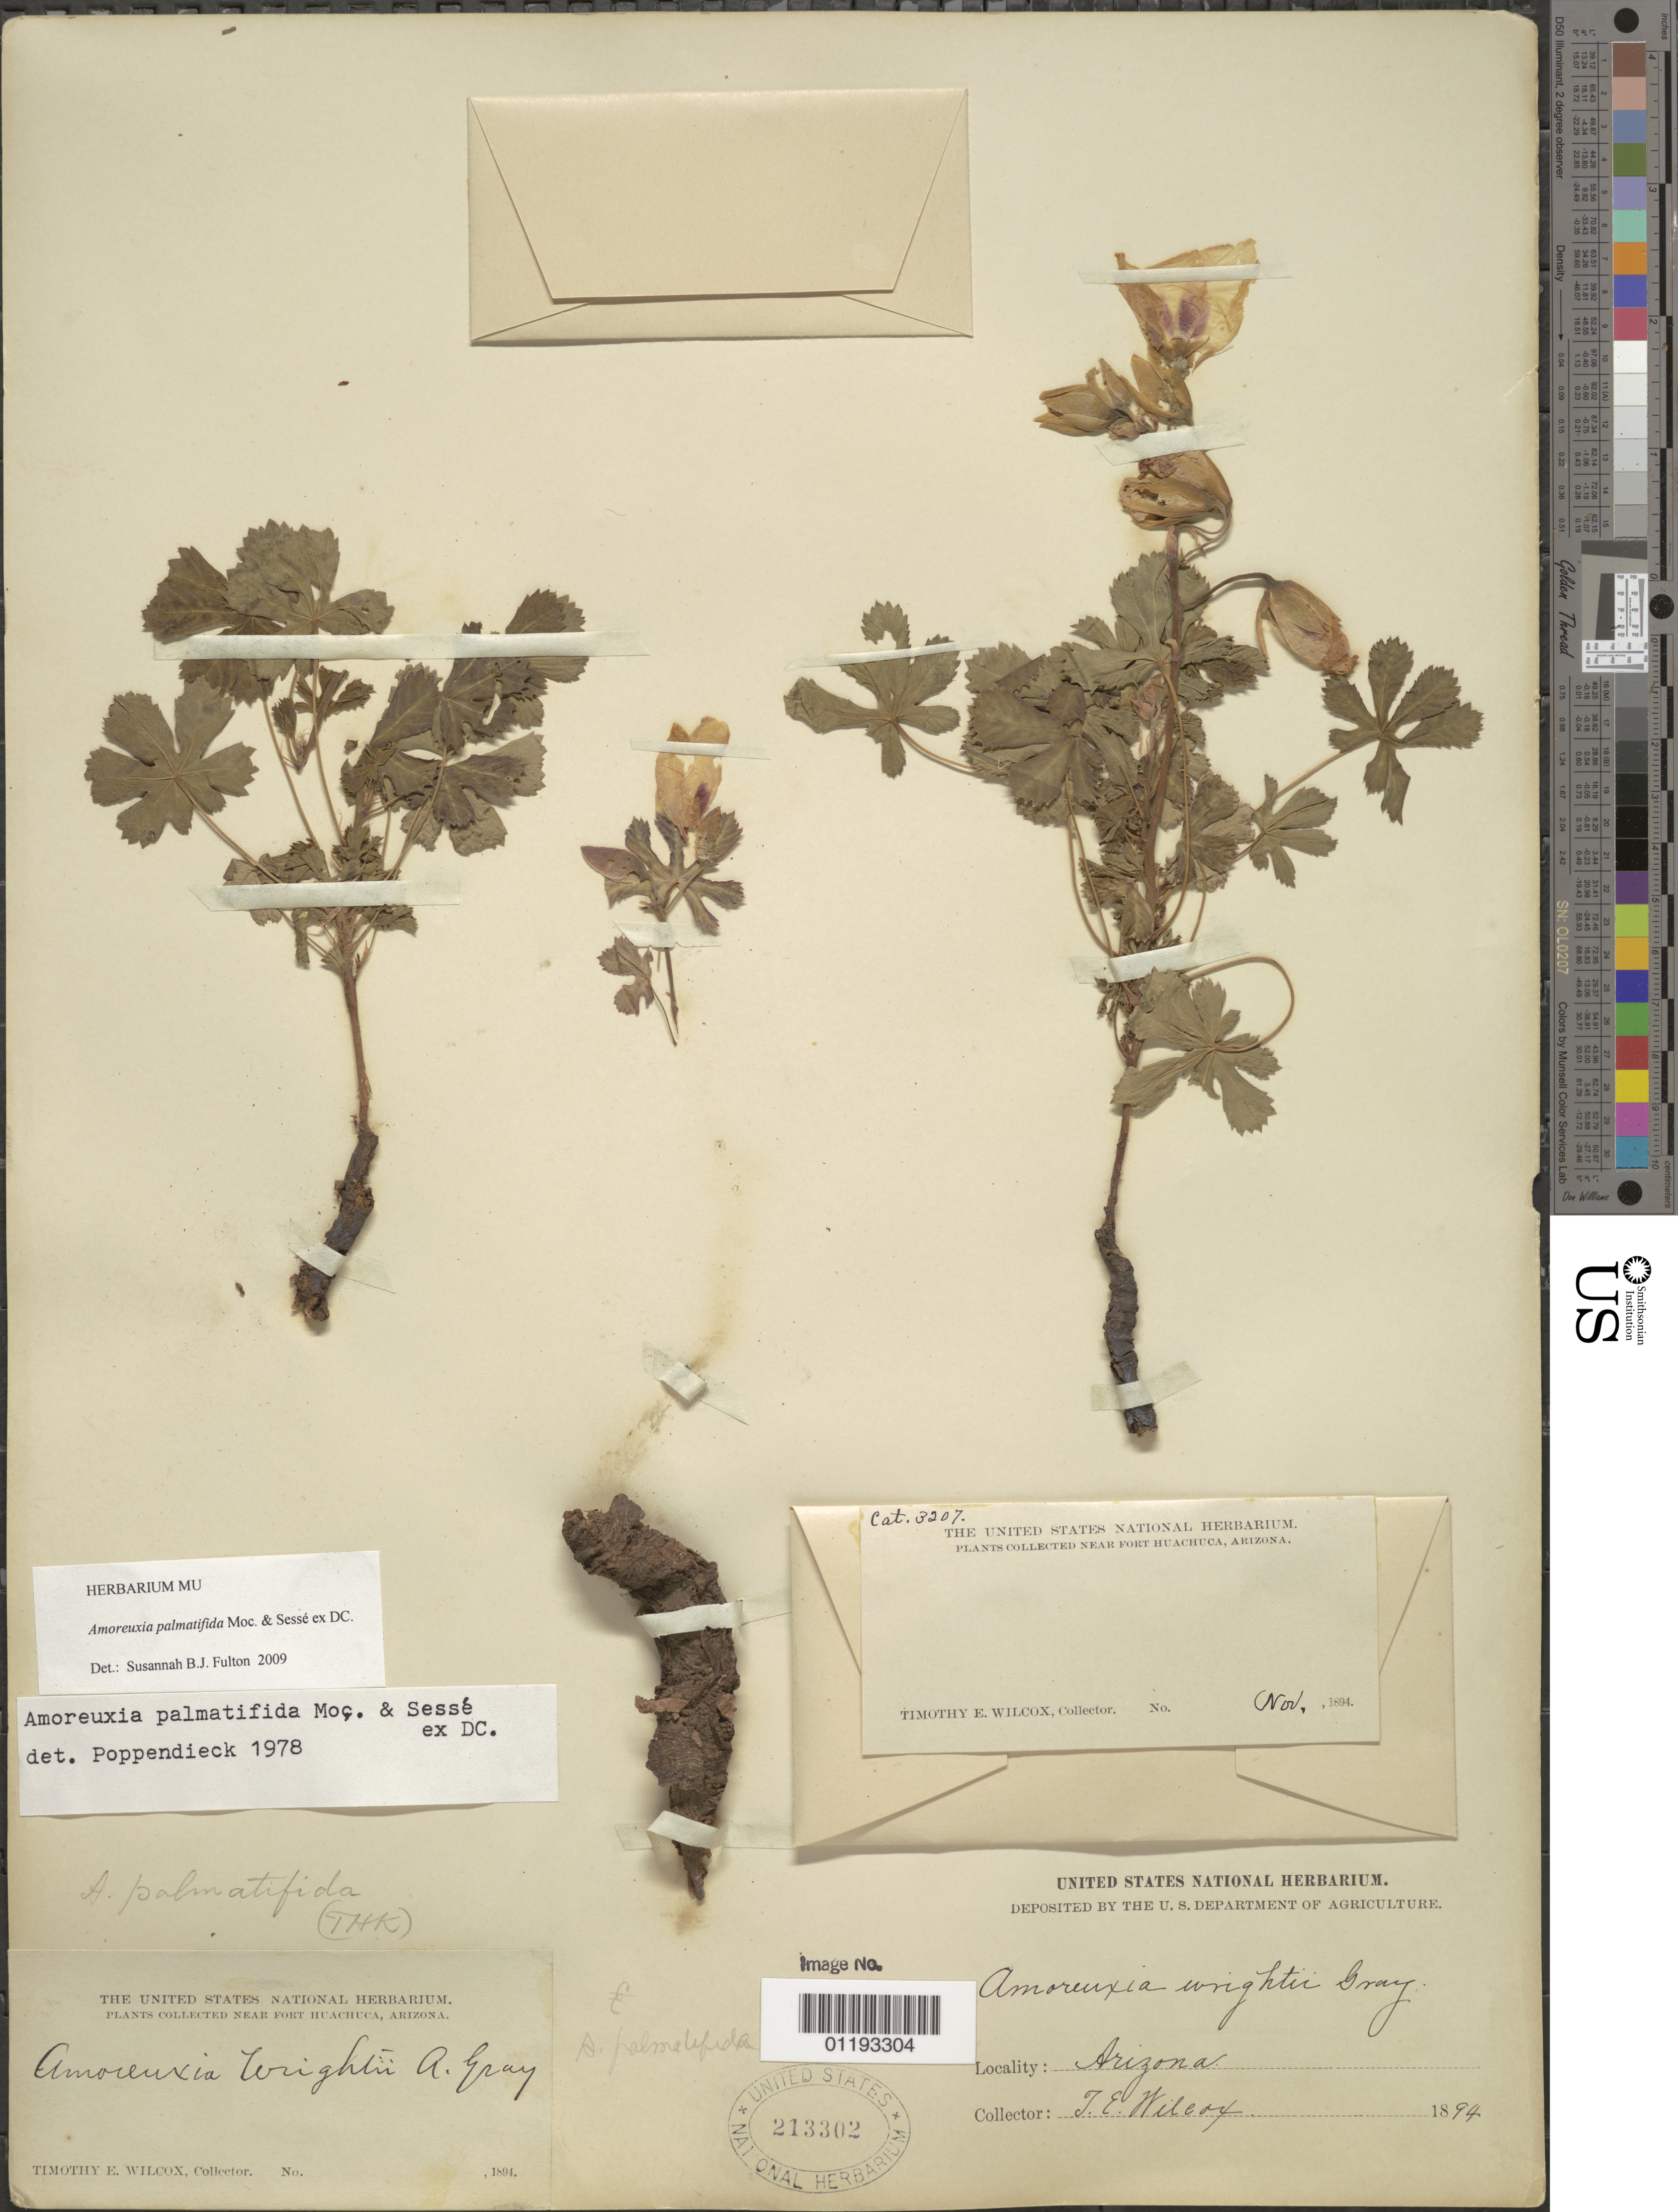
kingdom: Plantae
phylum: Tracheophyta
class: Magnoliopsida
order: Malvales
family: Cochlospermaceae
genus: Amoreuxia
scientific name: Amoreuxia palmatifida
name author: Moc. & Sessé ex DC.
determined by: Fulton, Susannah B.J.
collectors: T. E. Wilcox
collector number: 3207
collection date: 1894-11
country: United States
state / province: Arizona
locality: near Fort Huachuca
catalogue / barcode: US 213302